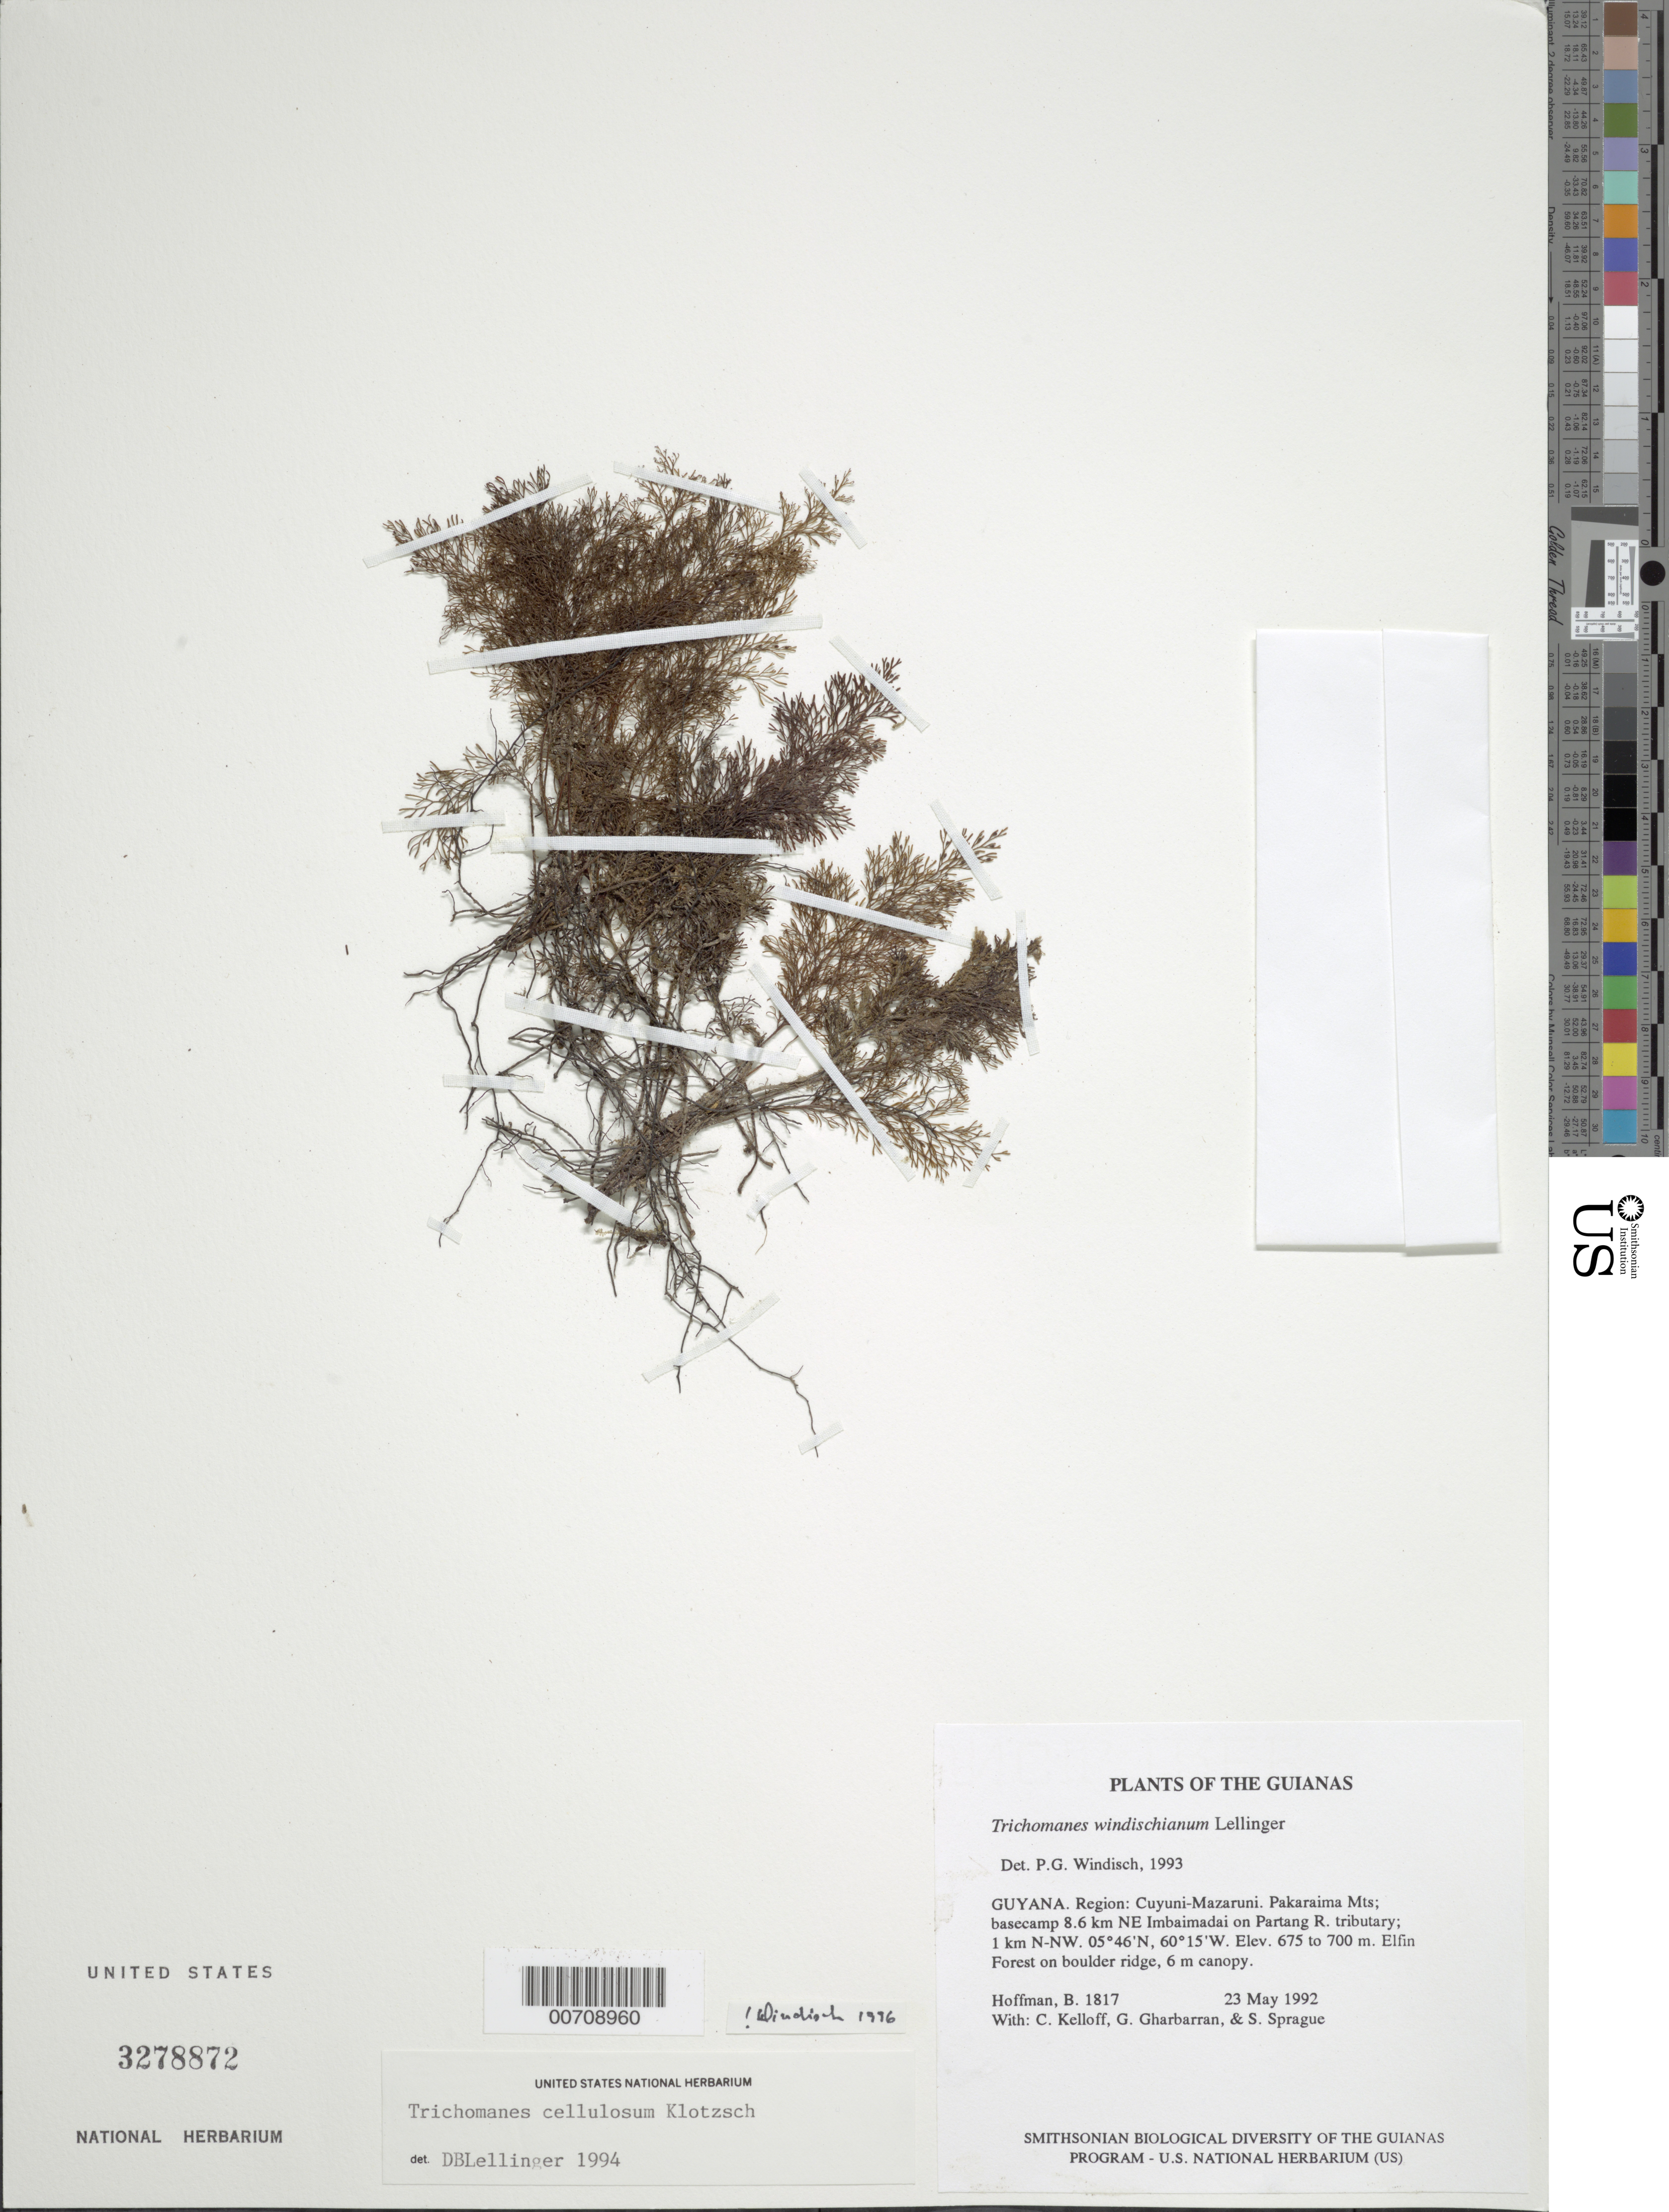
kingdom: Plantae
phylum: Tracheophyta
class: Polypodiopsida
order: Hymenophyllales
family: Hymenophyllaceae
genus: Abrodictyum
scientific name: Abrodictyum cellulosum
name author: (Klotzsch) Ebihara & Dubuisson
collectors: B. Hoffman, C. L. Kelloff, G. Gharbarran & S. Sprague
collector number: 1817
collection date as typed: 23 May 1992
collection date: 1992-05-23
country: Guyana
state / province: Cuyuni-Mazaruni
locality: Pakaraima Mts; basecamp 8.6 km NE Imbaimadai on Partang River tributary; 1 km NNW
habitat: Elfin Forest on boulder ridge, 6 m canopy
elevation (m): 675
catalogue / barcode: US 3278872